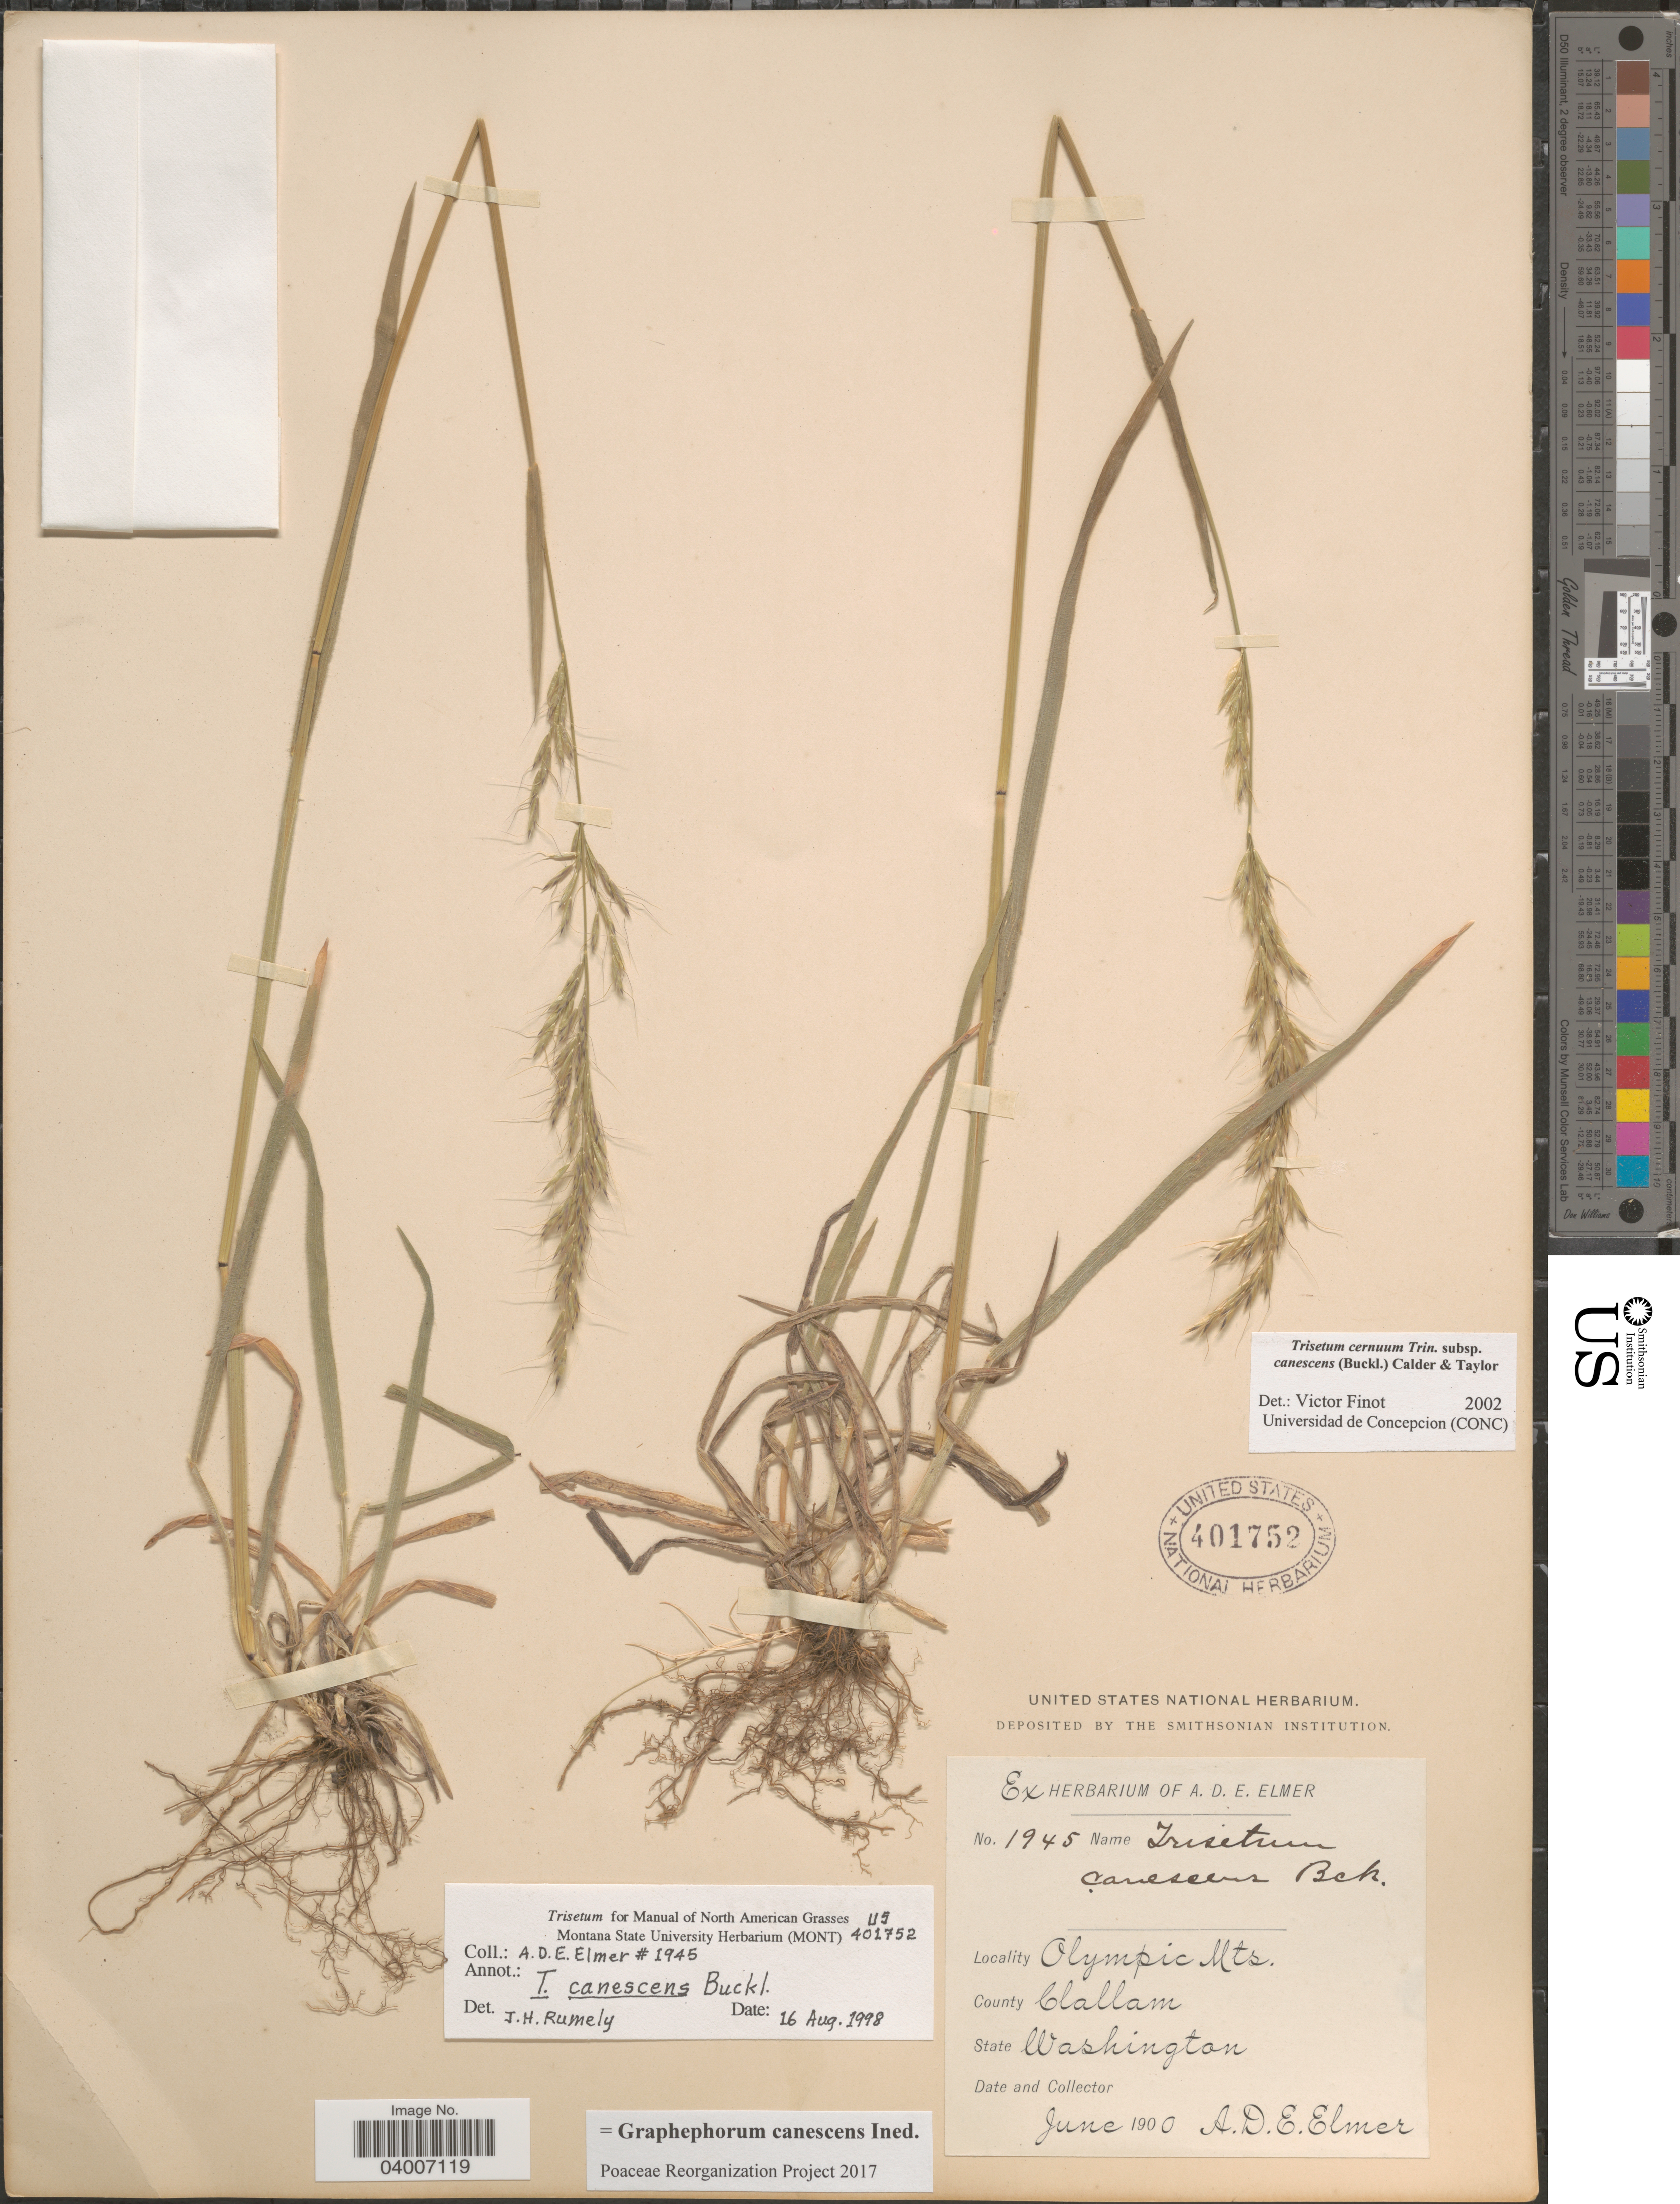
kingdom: Plantae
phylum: Tracheophyta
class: Liliopsida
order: Poales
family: Poaceae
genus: Graphephorum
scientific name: Graphephorum canescens ined.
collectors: A. D. E. Elmer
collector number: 1945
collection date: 1900-06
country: United States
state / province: Washington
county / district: Clallam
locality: Olympic Mts. County Clallam.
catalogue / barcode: US 401752